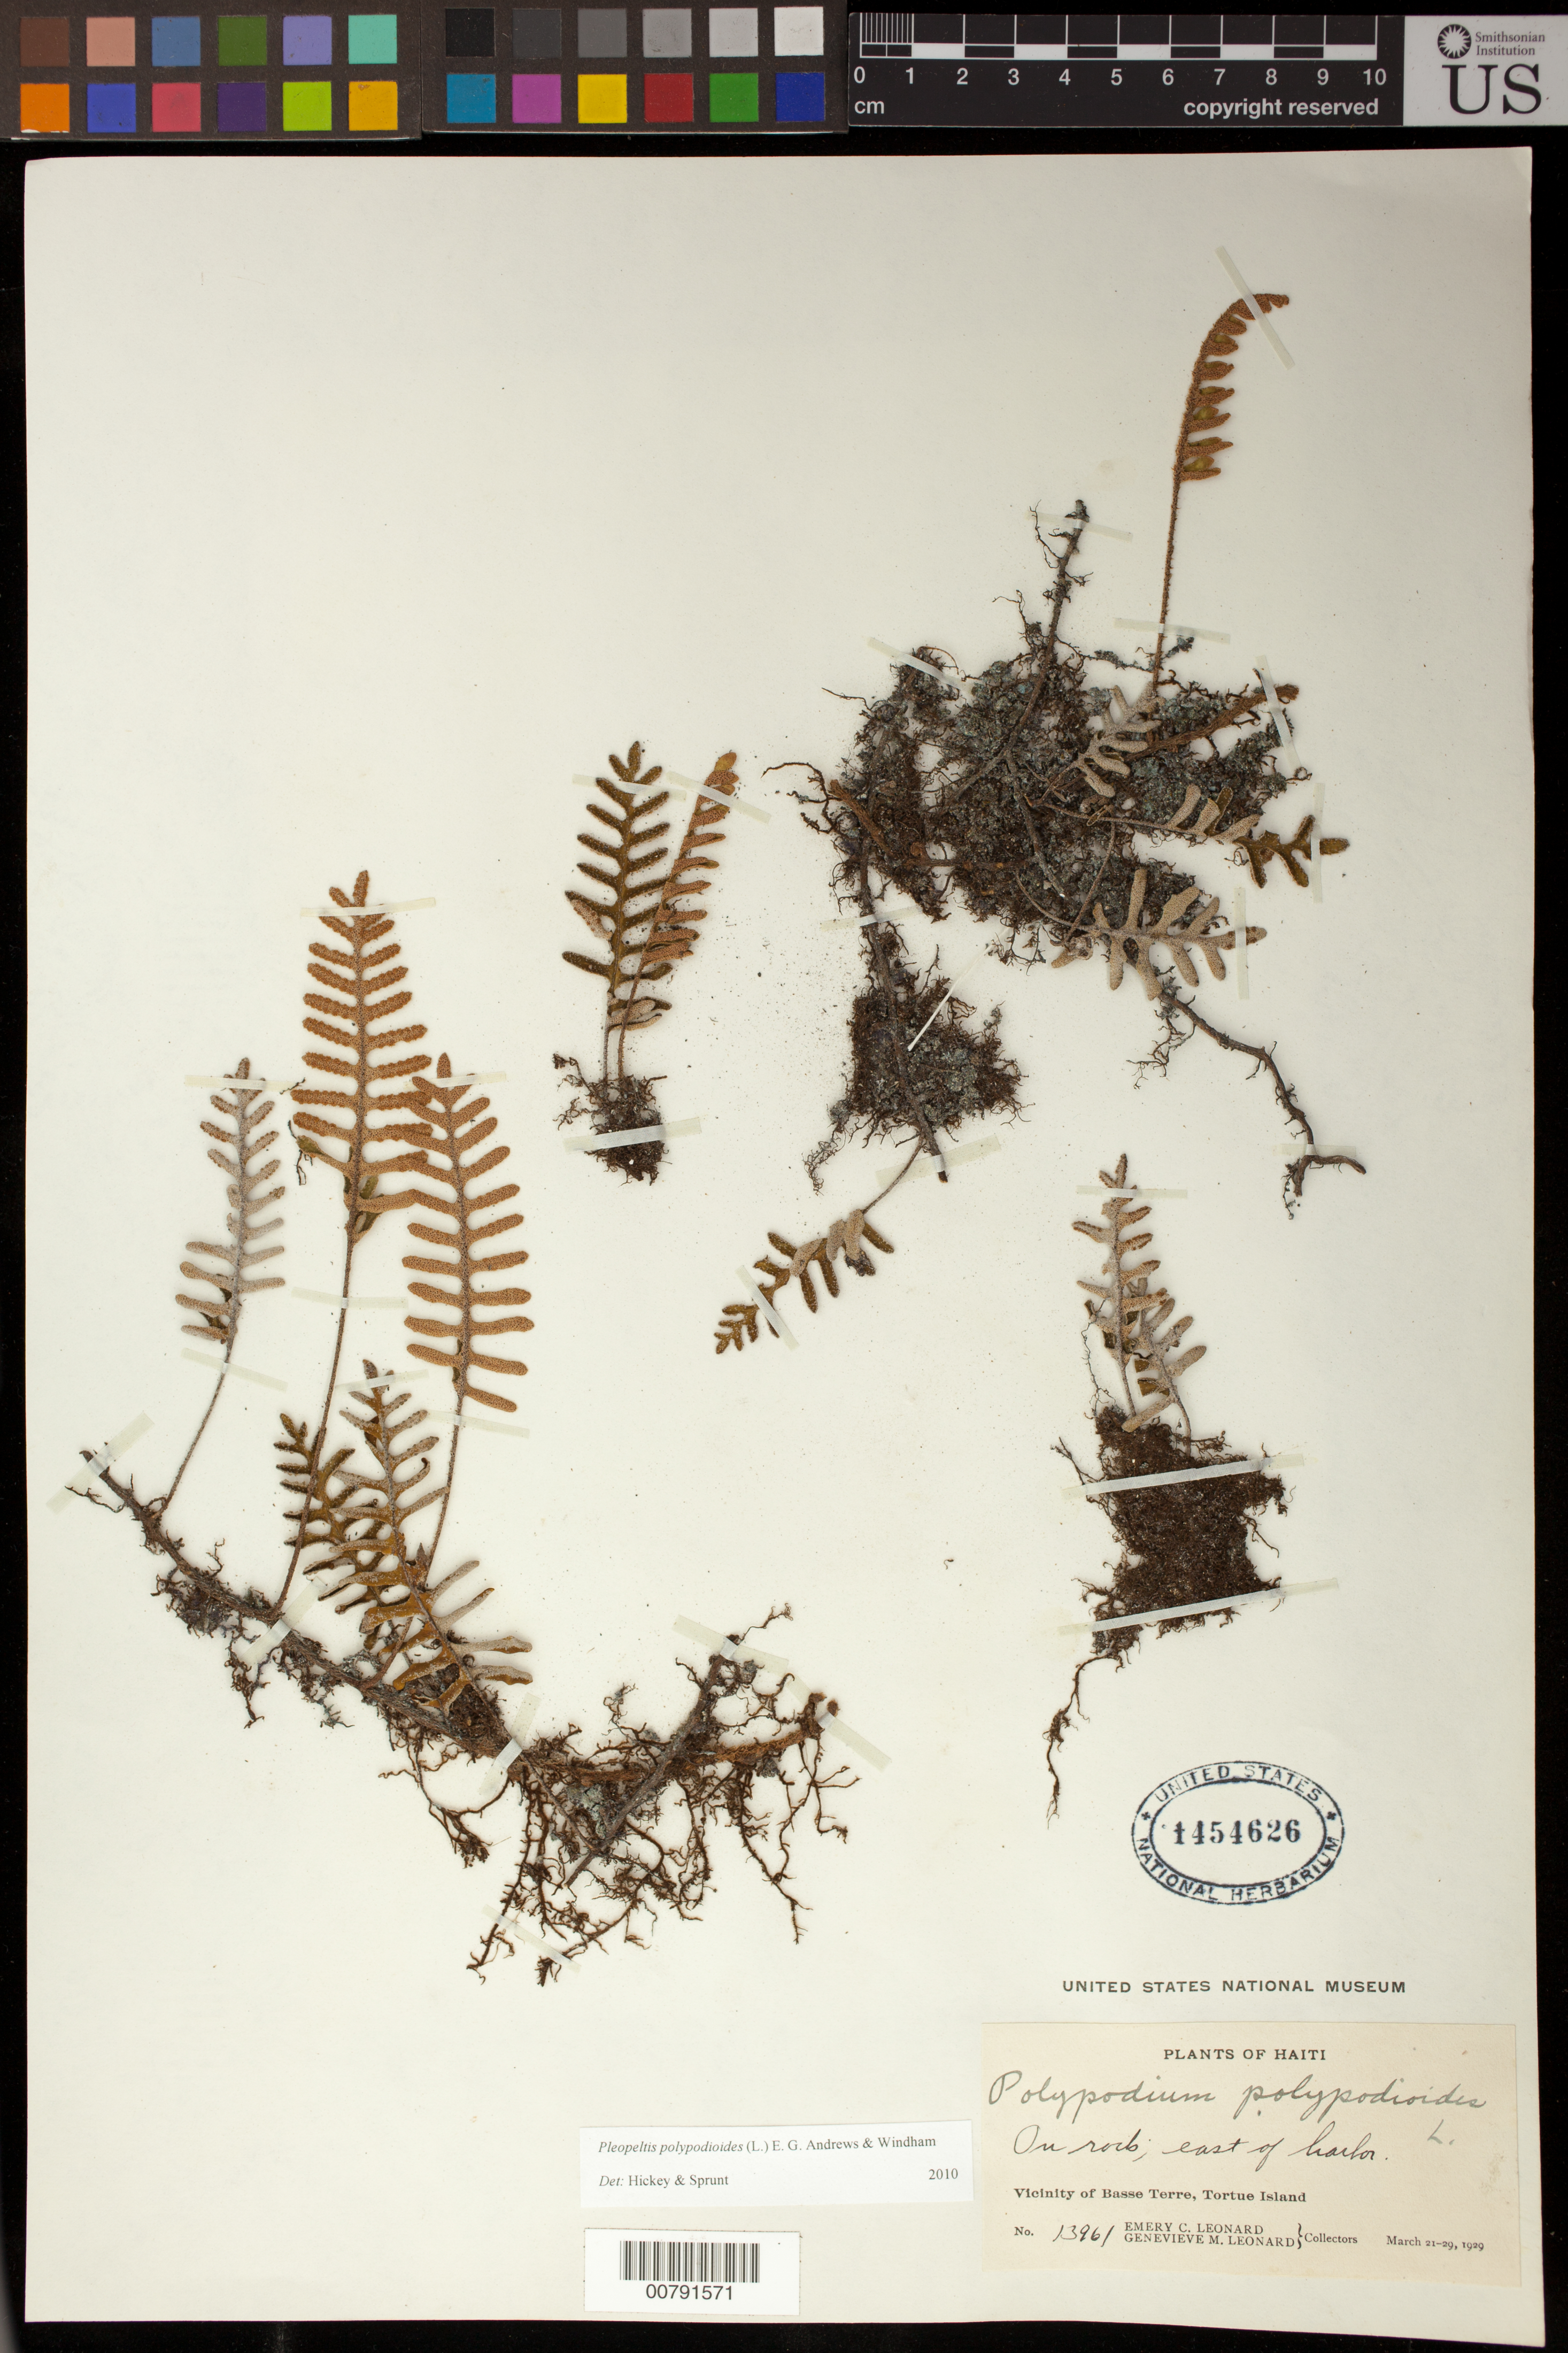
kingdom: Plantae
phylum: Tracheophyta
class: Polypodiopsida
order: Polypodiales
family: Polypodiaceae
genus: Pleopeltis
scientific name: Pleopeltis polypodioides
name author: (L.) E.G. Andrews & Windham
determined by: Hickey, R. J.; Sprunt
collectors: E. C. Leonard & G. M. Leonard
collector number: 13961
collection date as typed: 21 Mar 1929 29 Mar 1929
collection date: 1929-03-21/1929-03-29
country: Haiti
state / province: Nord-Óuest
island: Île de la Tortue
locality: Basse Terre, E of Harbor, Tortue Island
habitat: On rock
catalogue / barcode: US 1454626